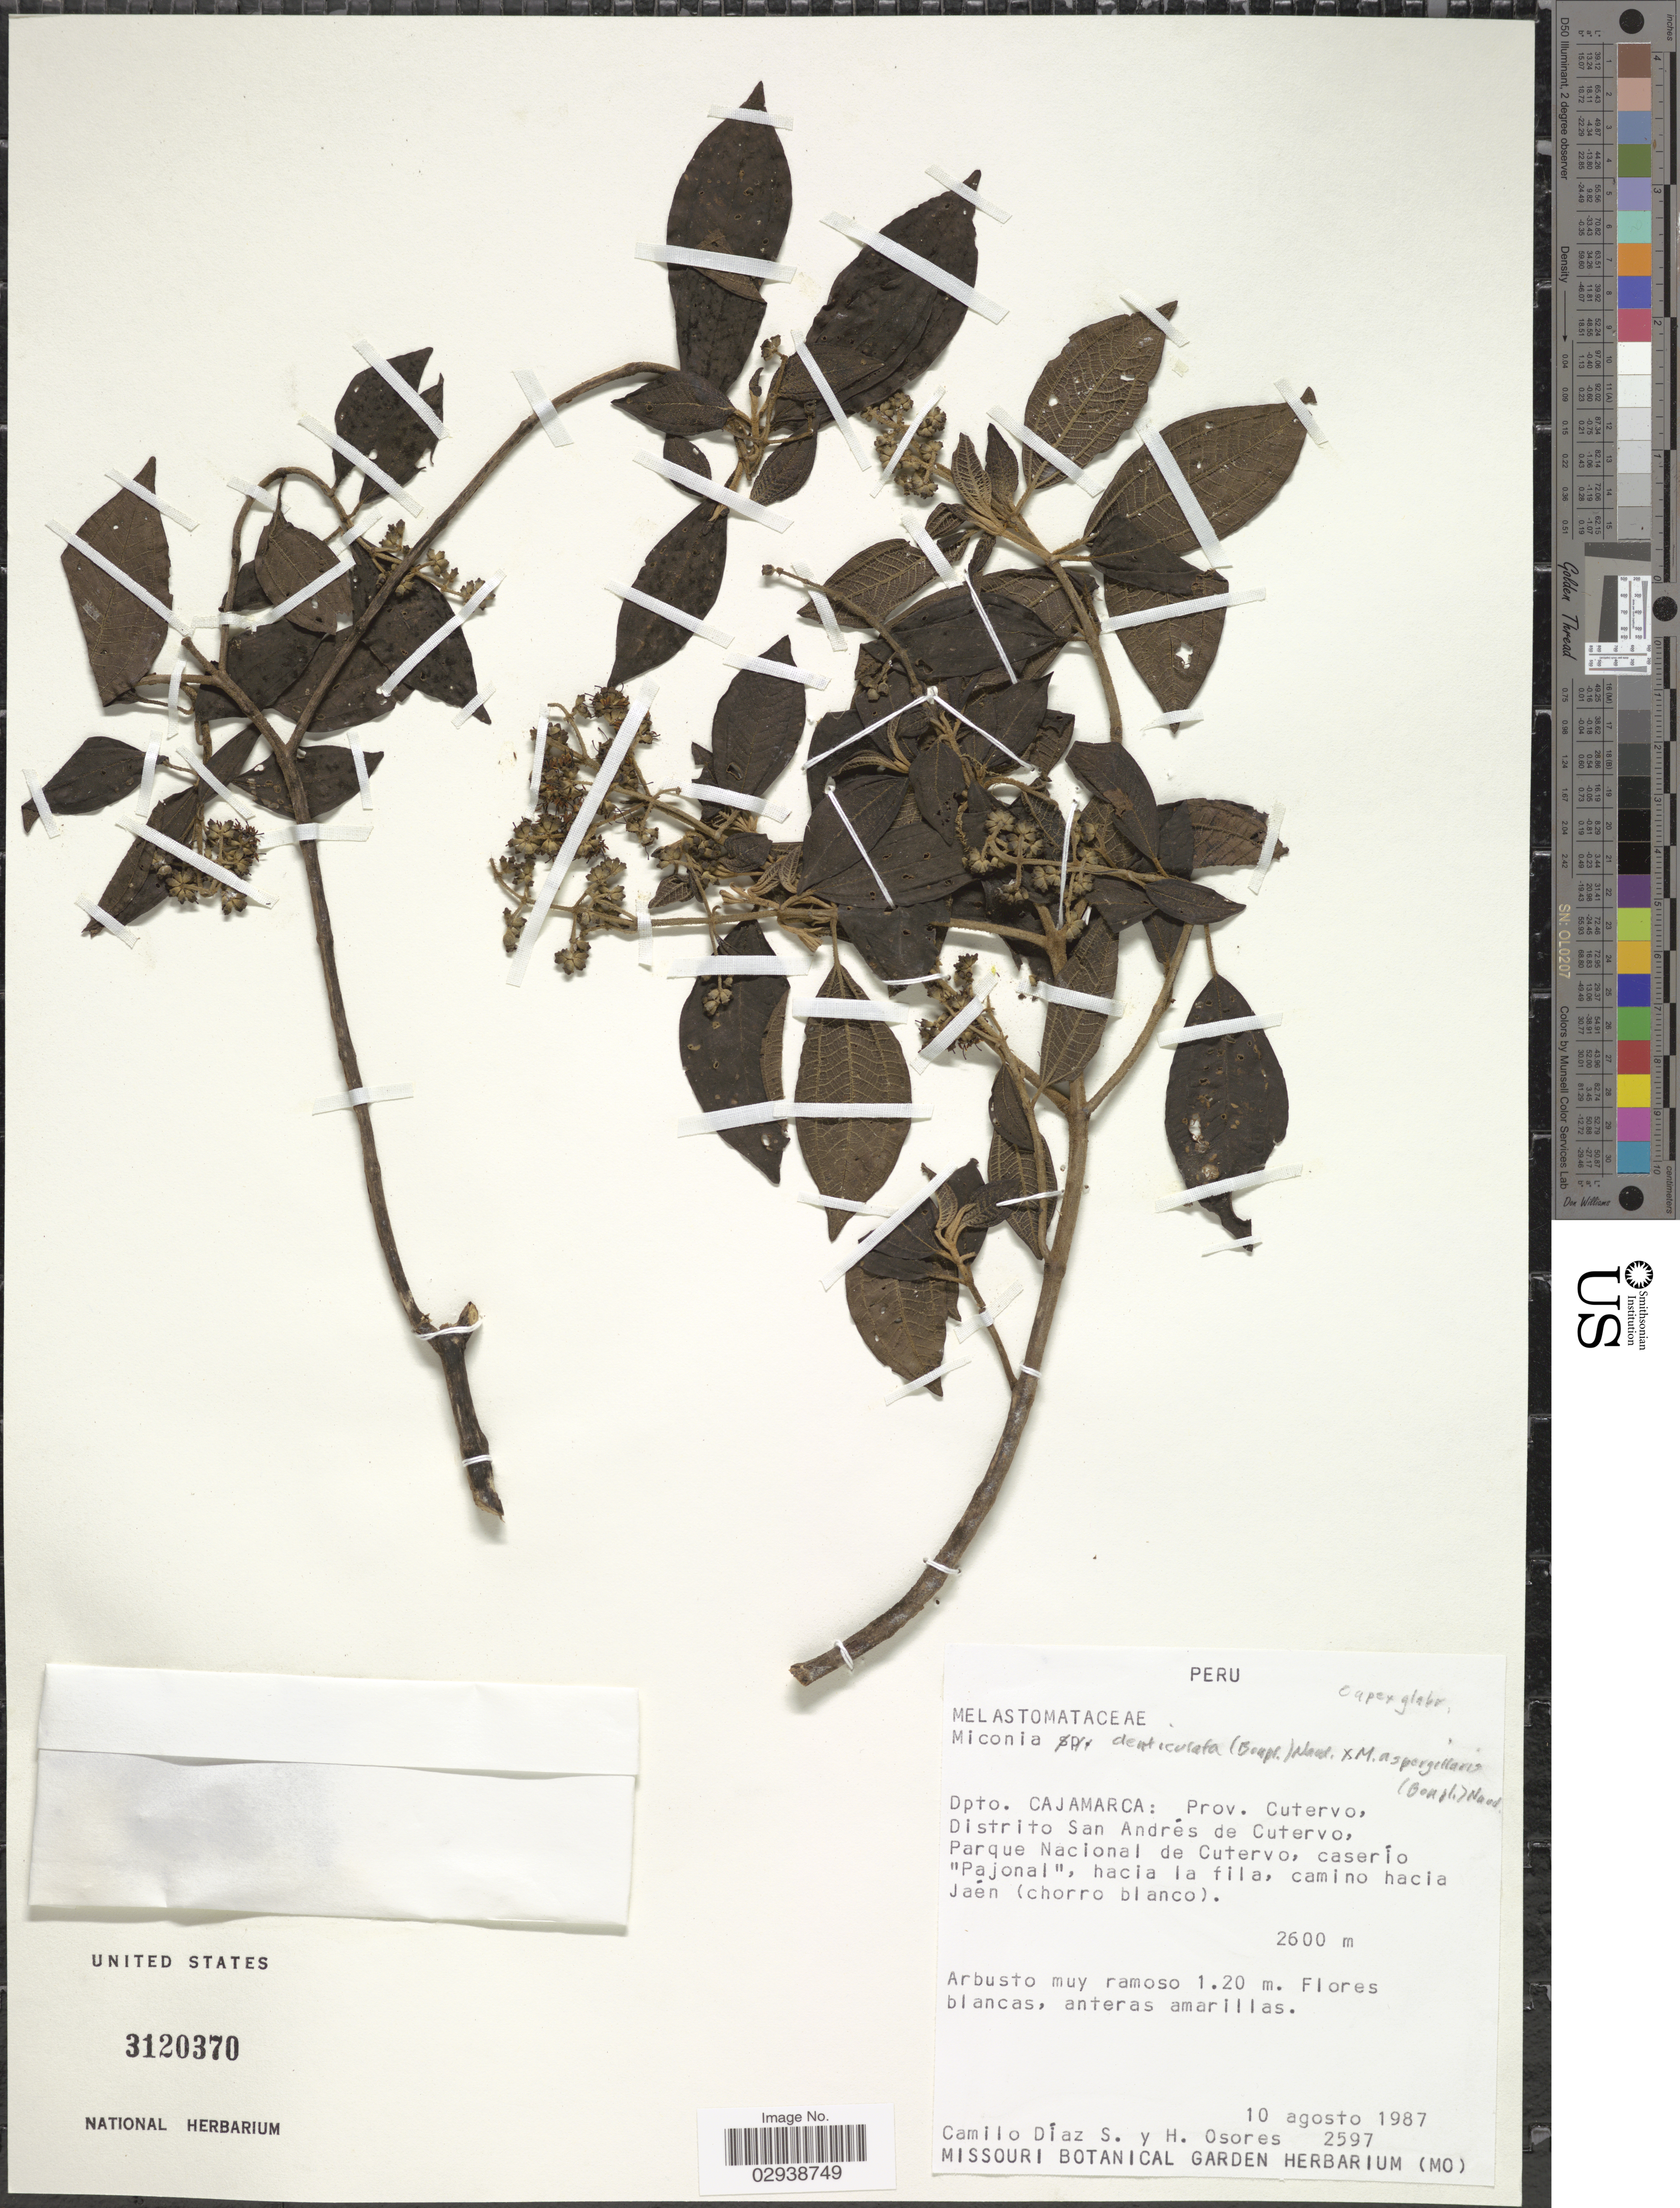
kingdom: Plantae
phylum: Tracheophyta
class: Magnoliopsida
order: Myrtales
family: Melastomataceae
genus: Miconia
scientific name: Miconia denticulata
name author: Naudin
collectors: C. Díaz S. & H. Osores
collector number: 2597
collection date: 1987-08-10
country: Peru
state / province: Cajamarca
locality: Dpto.: Cajamarca: Prov. Cutervo, Distrito San Andrés de Cutervo, Parque Nacional de Cutervo, caserío "Pajonal", hacia la fila, camino hacia Jaén (chorro blanco).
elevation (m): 2600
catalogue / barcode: US 3120370